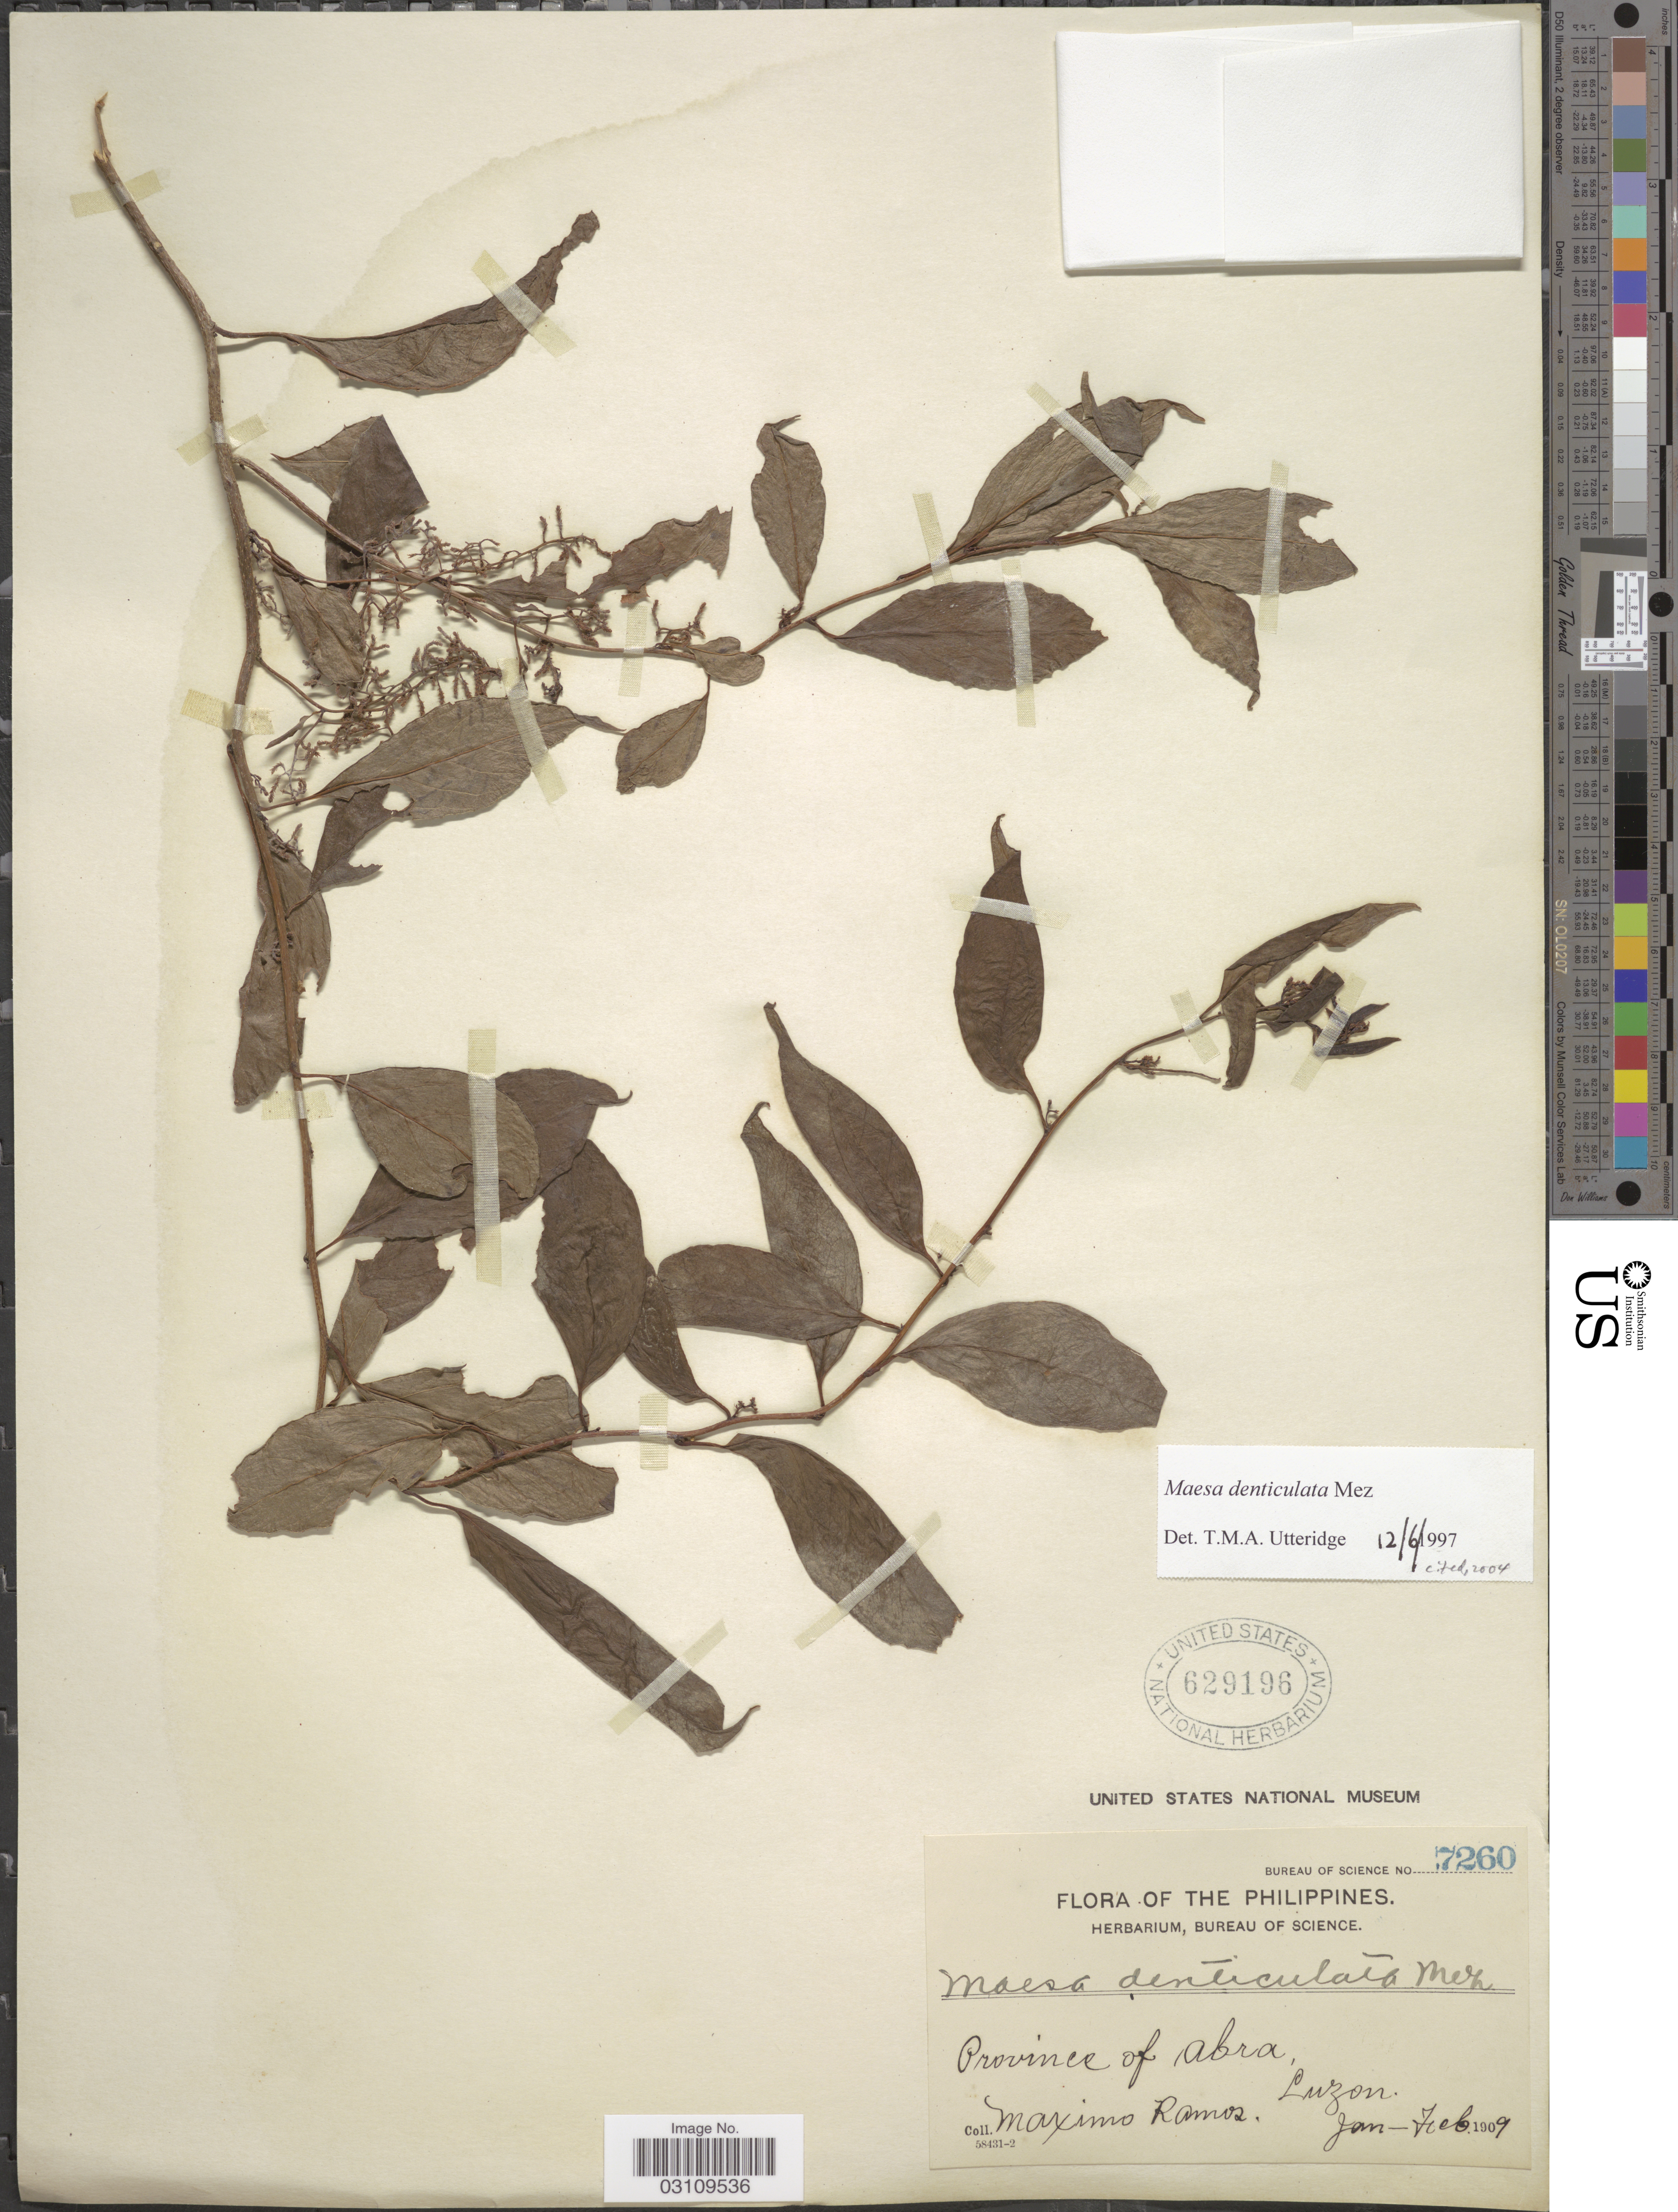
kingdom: Plantae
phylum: Tracheophyta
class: Magnoliopsida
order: Ericales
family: Primulaceae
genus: Maesa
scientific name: Maesa denticulata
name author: Mez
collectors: M. Ramos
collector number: Bureau of Science 7260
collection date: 1909-01/1909-02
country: Philippines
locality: Province of Abra, Luzon.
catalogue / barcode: US 629196